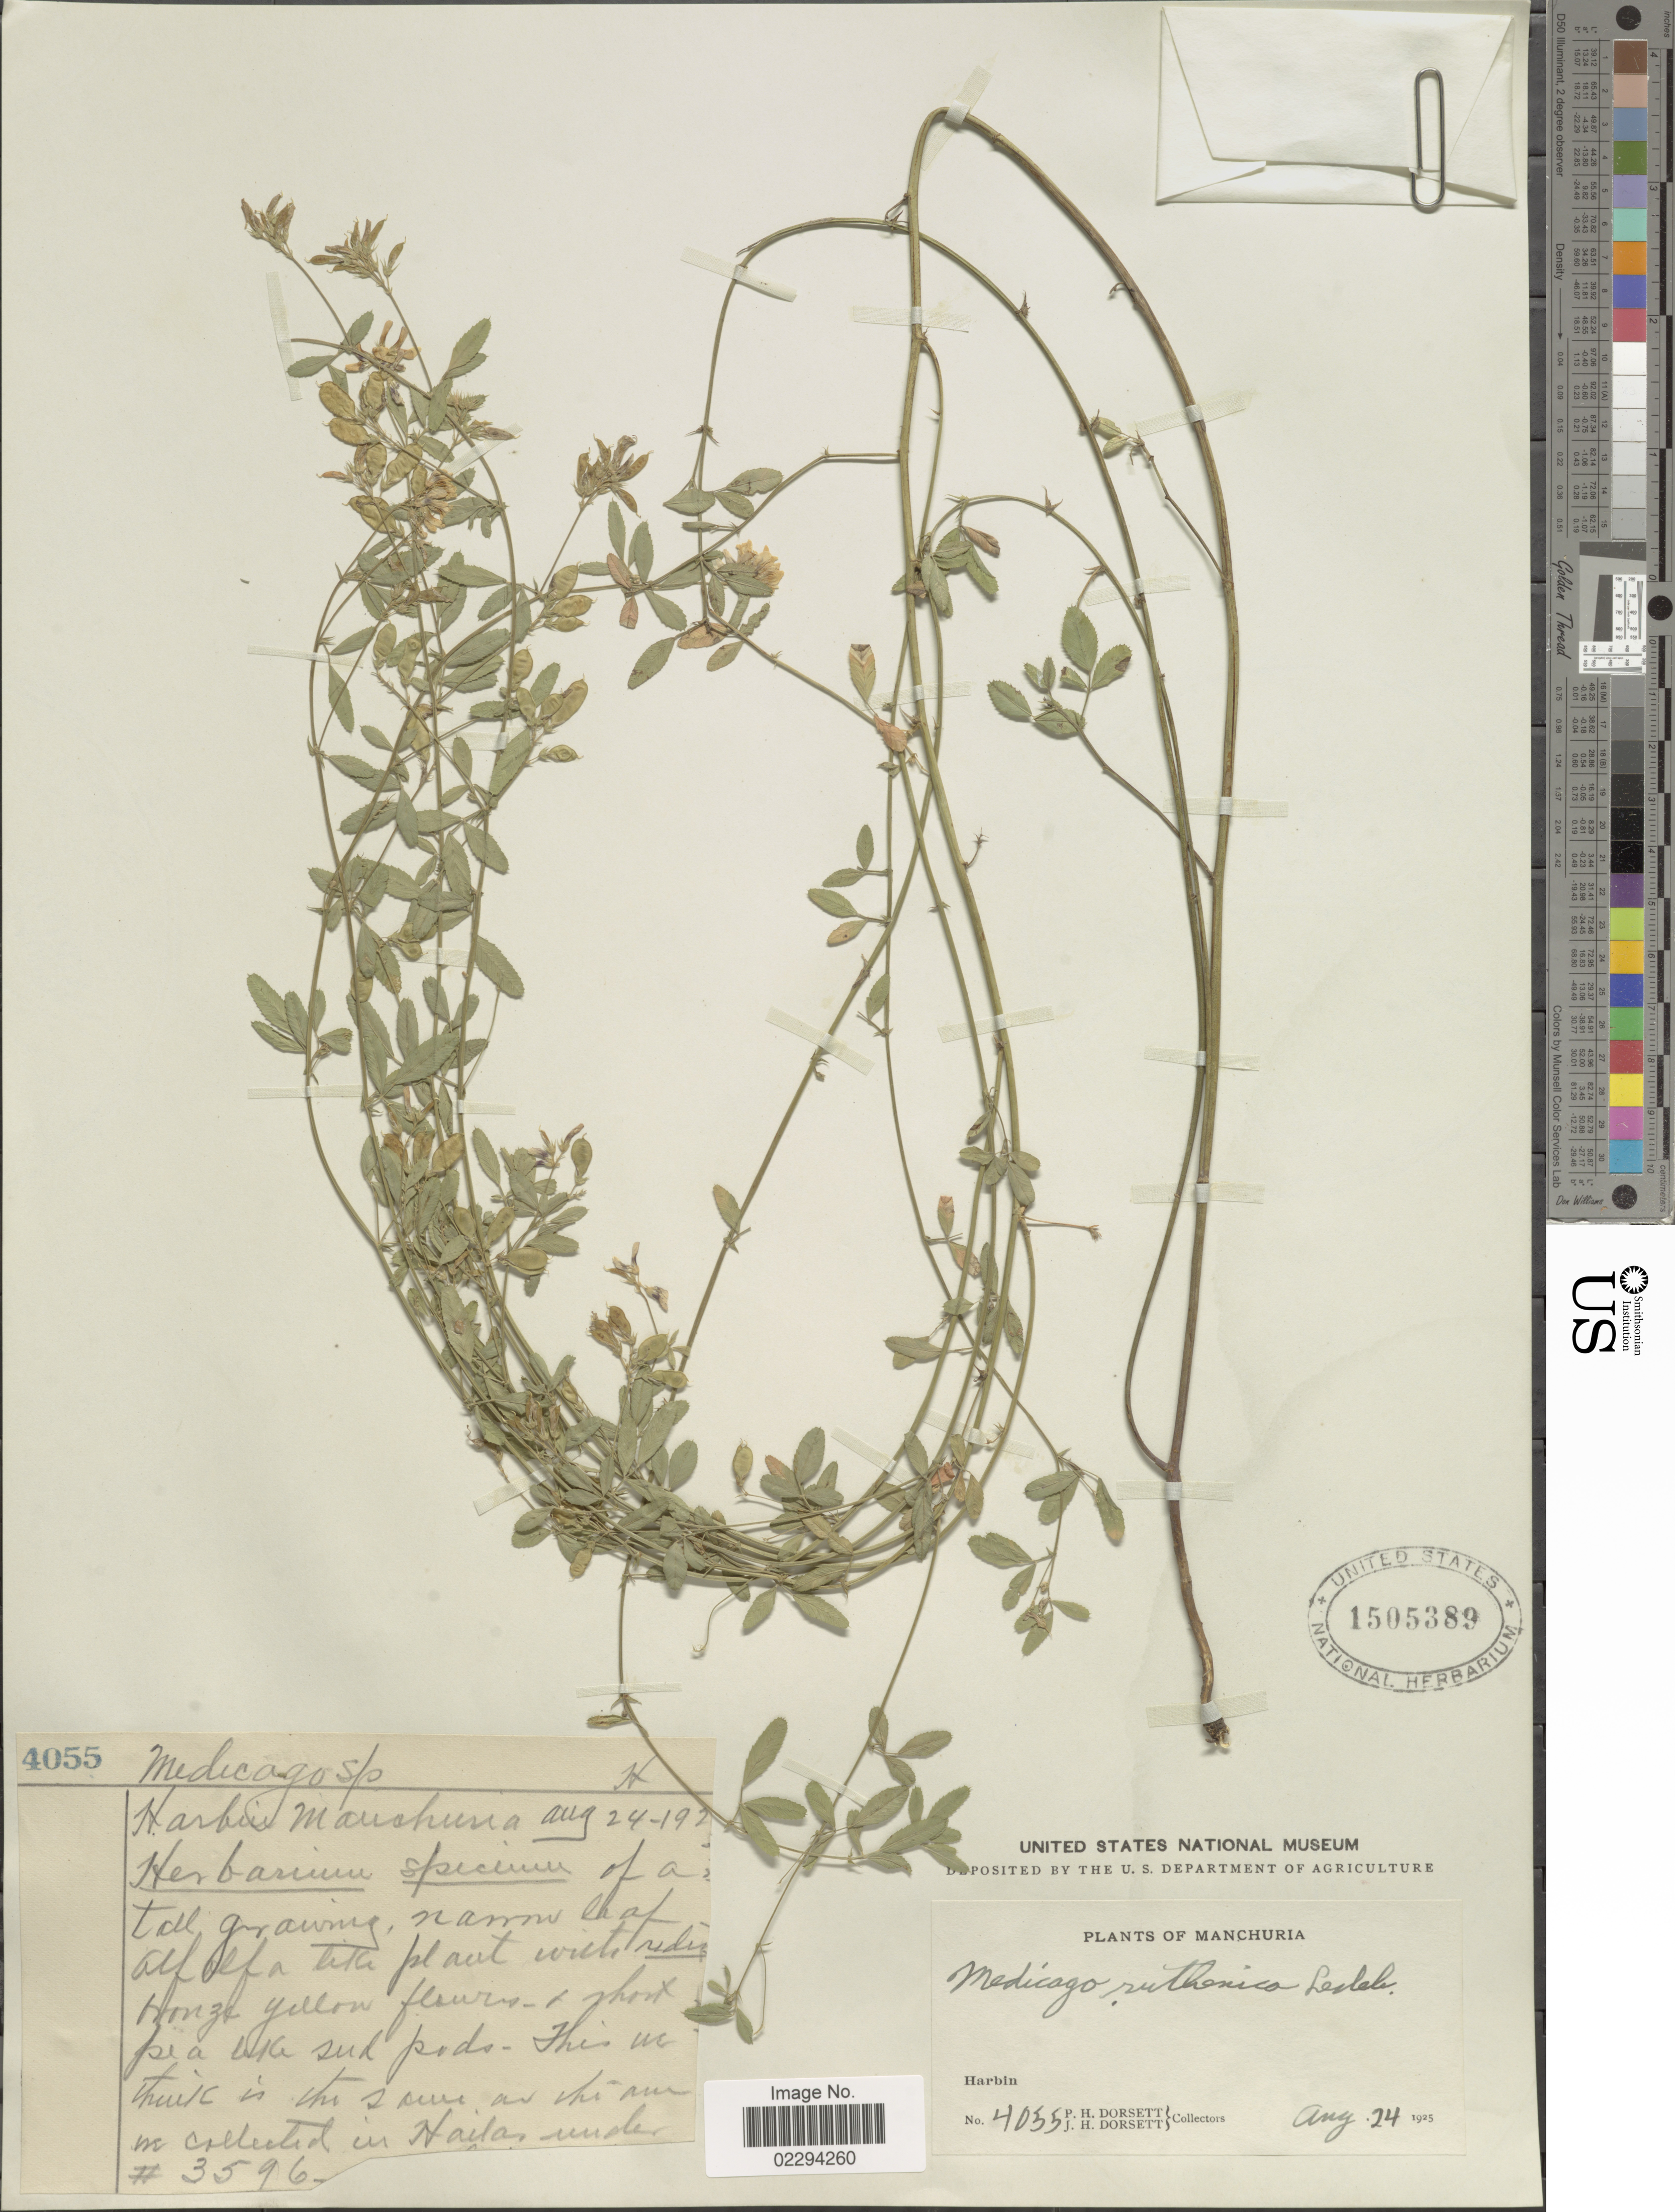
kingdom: Plantae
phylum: Tracheophyta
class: Magnoliopsida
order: Fabales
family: Fabaceae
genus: Medicago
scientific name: Medicago ruthenica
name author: (L.) Trautv.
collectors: P. H. Dorsett & J. Dorsett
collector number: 4055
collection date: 1925-08-24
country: China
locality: Manchuria, Harbin.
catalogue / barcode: US 1505389